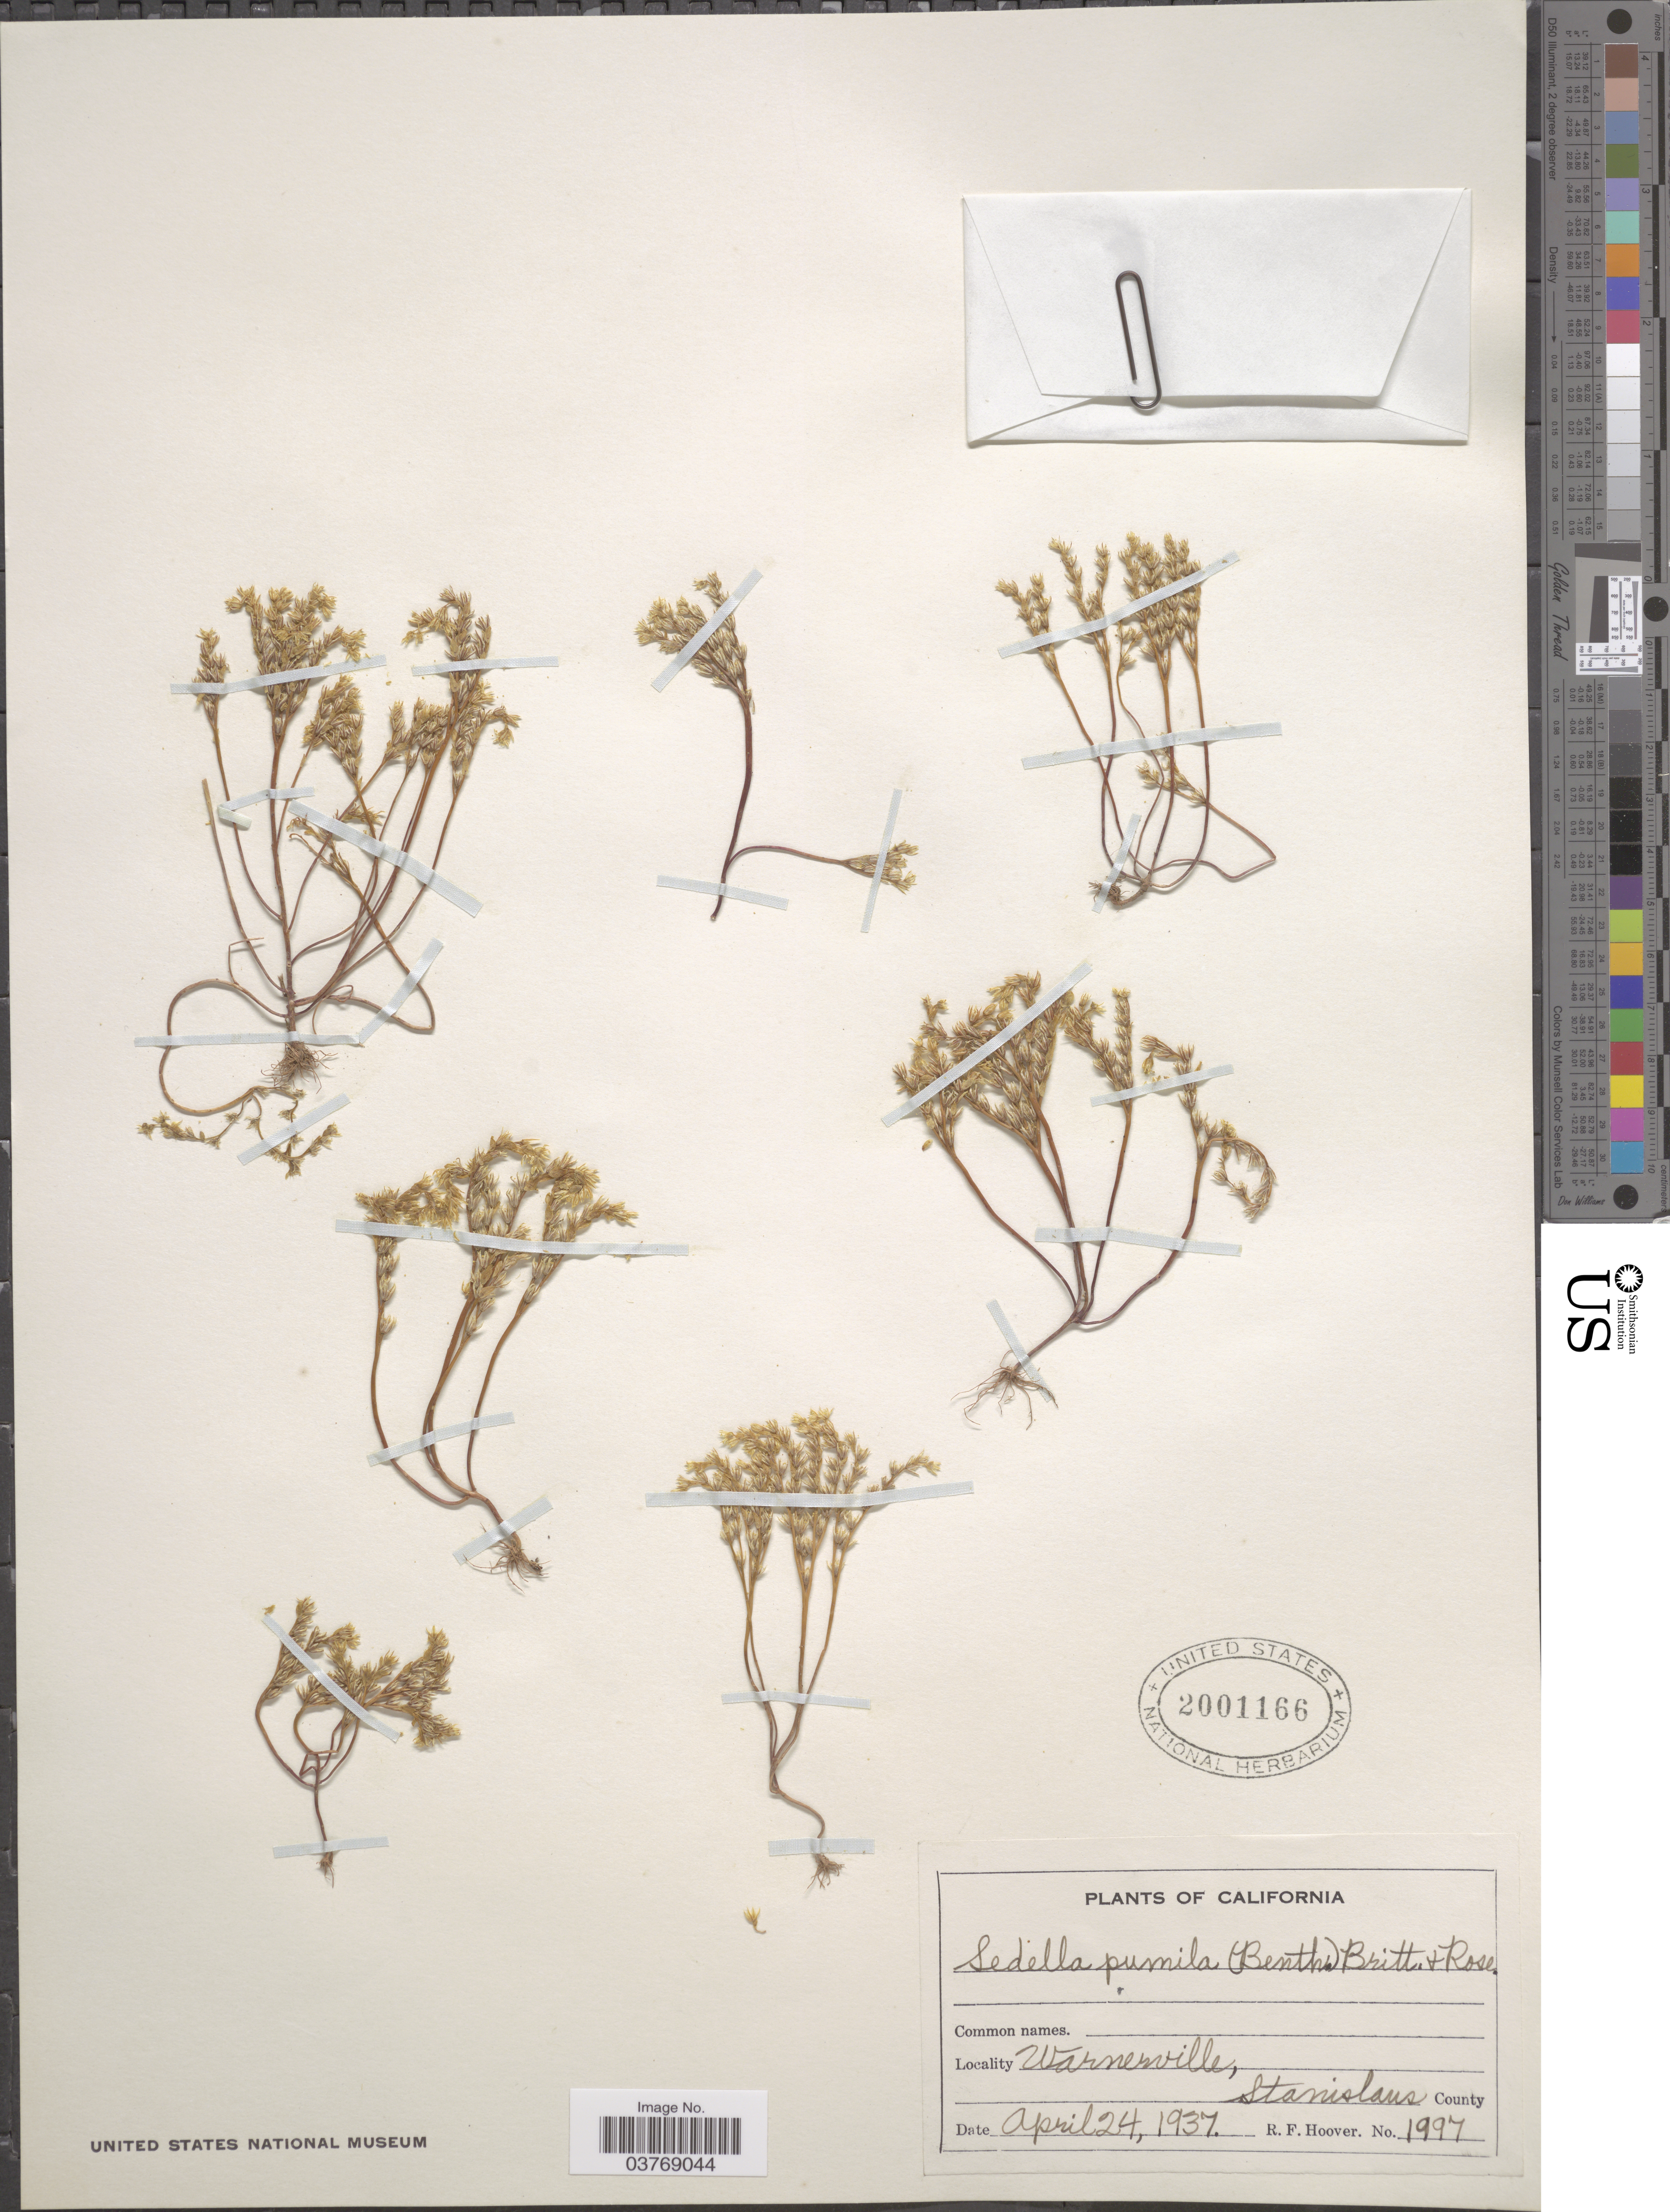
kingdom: Plantae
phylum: Tracheophyta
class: Magnoliopsida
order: Saxifragales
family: Crassulaceae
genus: Sedella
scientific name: Sedella pumila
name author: (Benth.) Britton & Rose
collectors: R. F. Hoover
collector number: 1997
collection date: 1937-04-24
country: United States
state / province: California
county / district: Stanislaus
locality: Warnerville, Stanislaus County.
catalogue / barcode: US 2001166